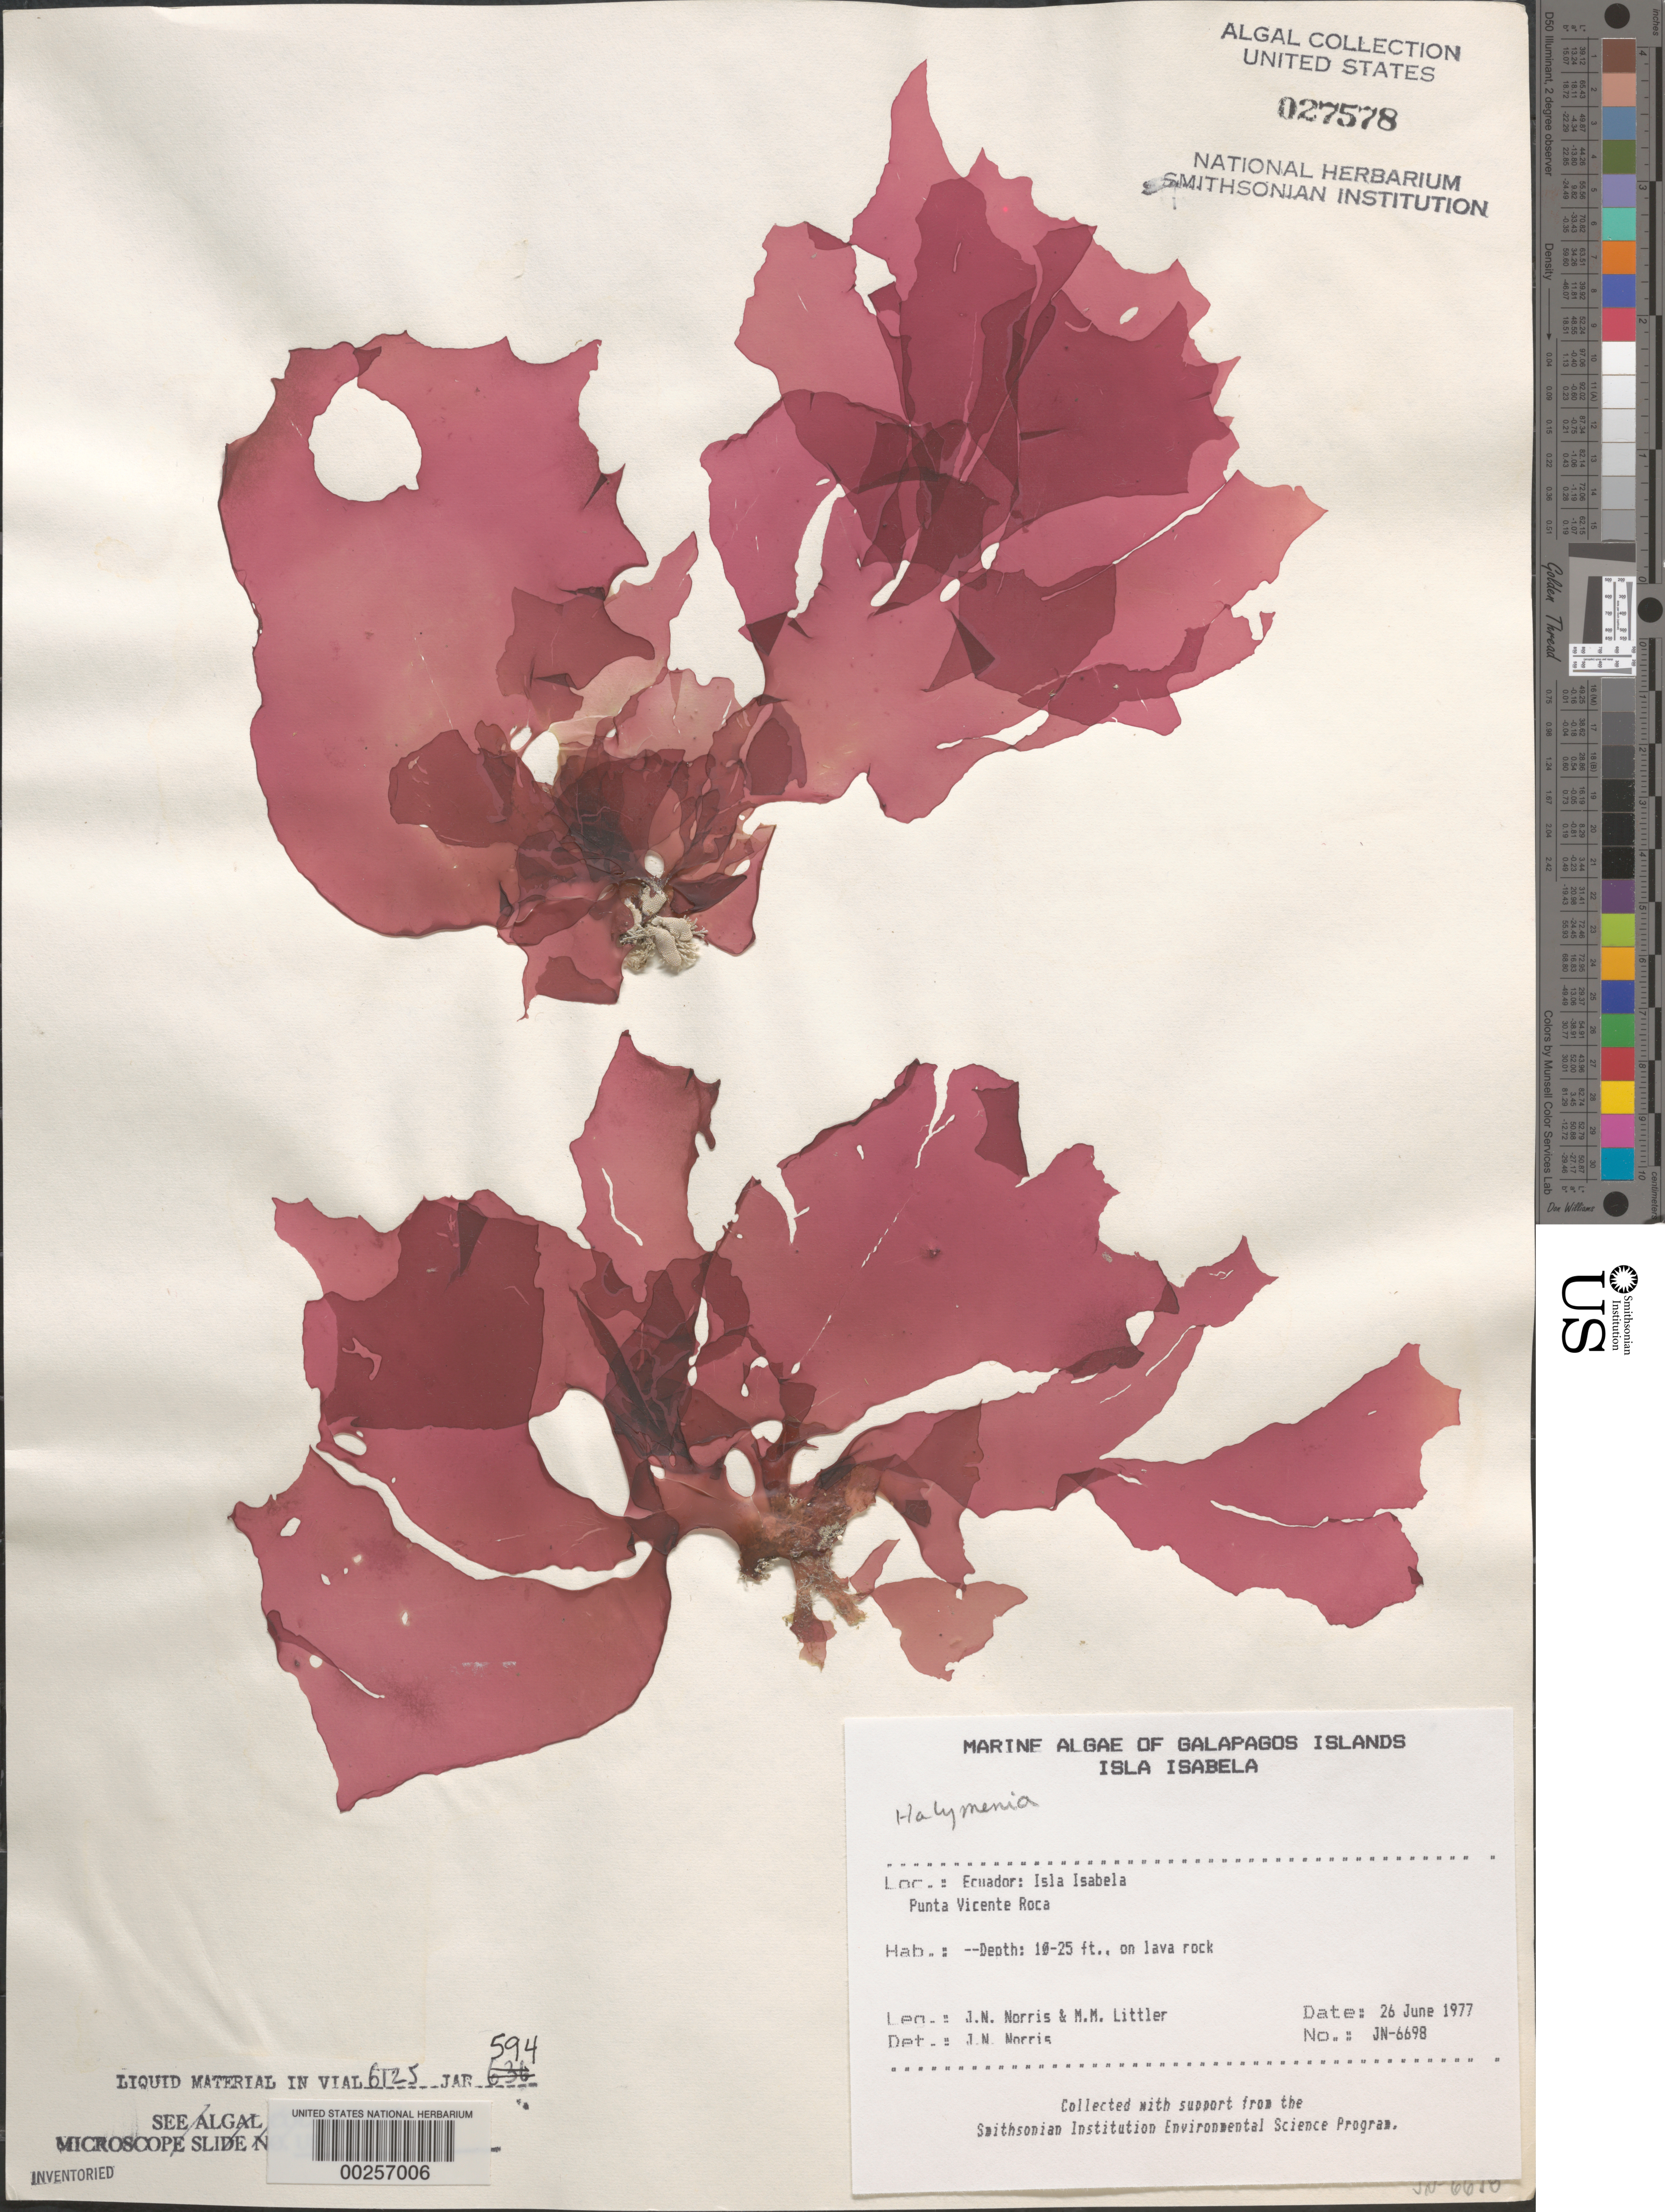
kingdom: Plantae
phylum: Rhodophyta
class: Florideophyceae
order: Halymeniales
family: Halymeniaceae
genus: Halymenia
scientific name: Halymenia sp.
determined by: Norris, James N.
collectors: J. N. Norris & M. M. Littler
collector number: JN-6698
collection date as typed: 26 Jun 1977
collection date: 1977-06-26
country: Ecuador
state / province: Colón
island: Isabela [Albemarle]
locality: Punta Vicente Roca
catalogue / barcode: US 27578